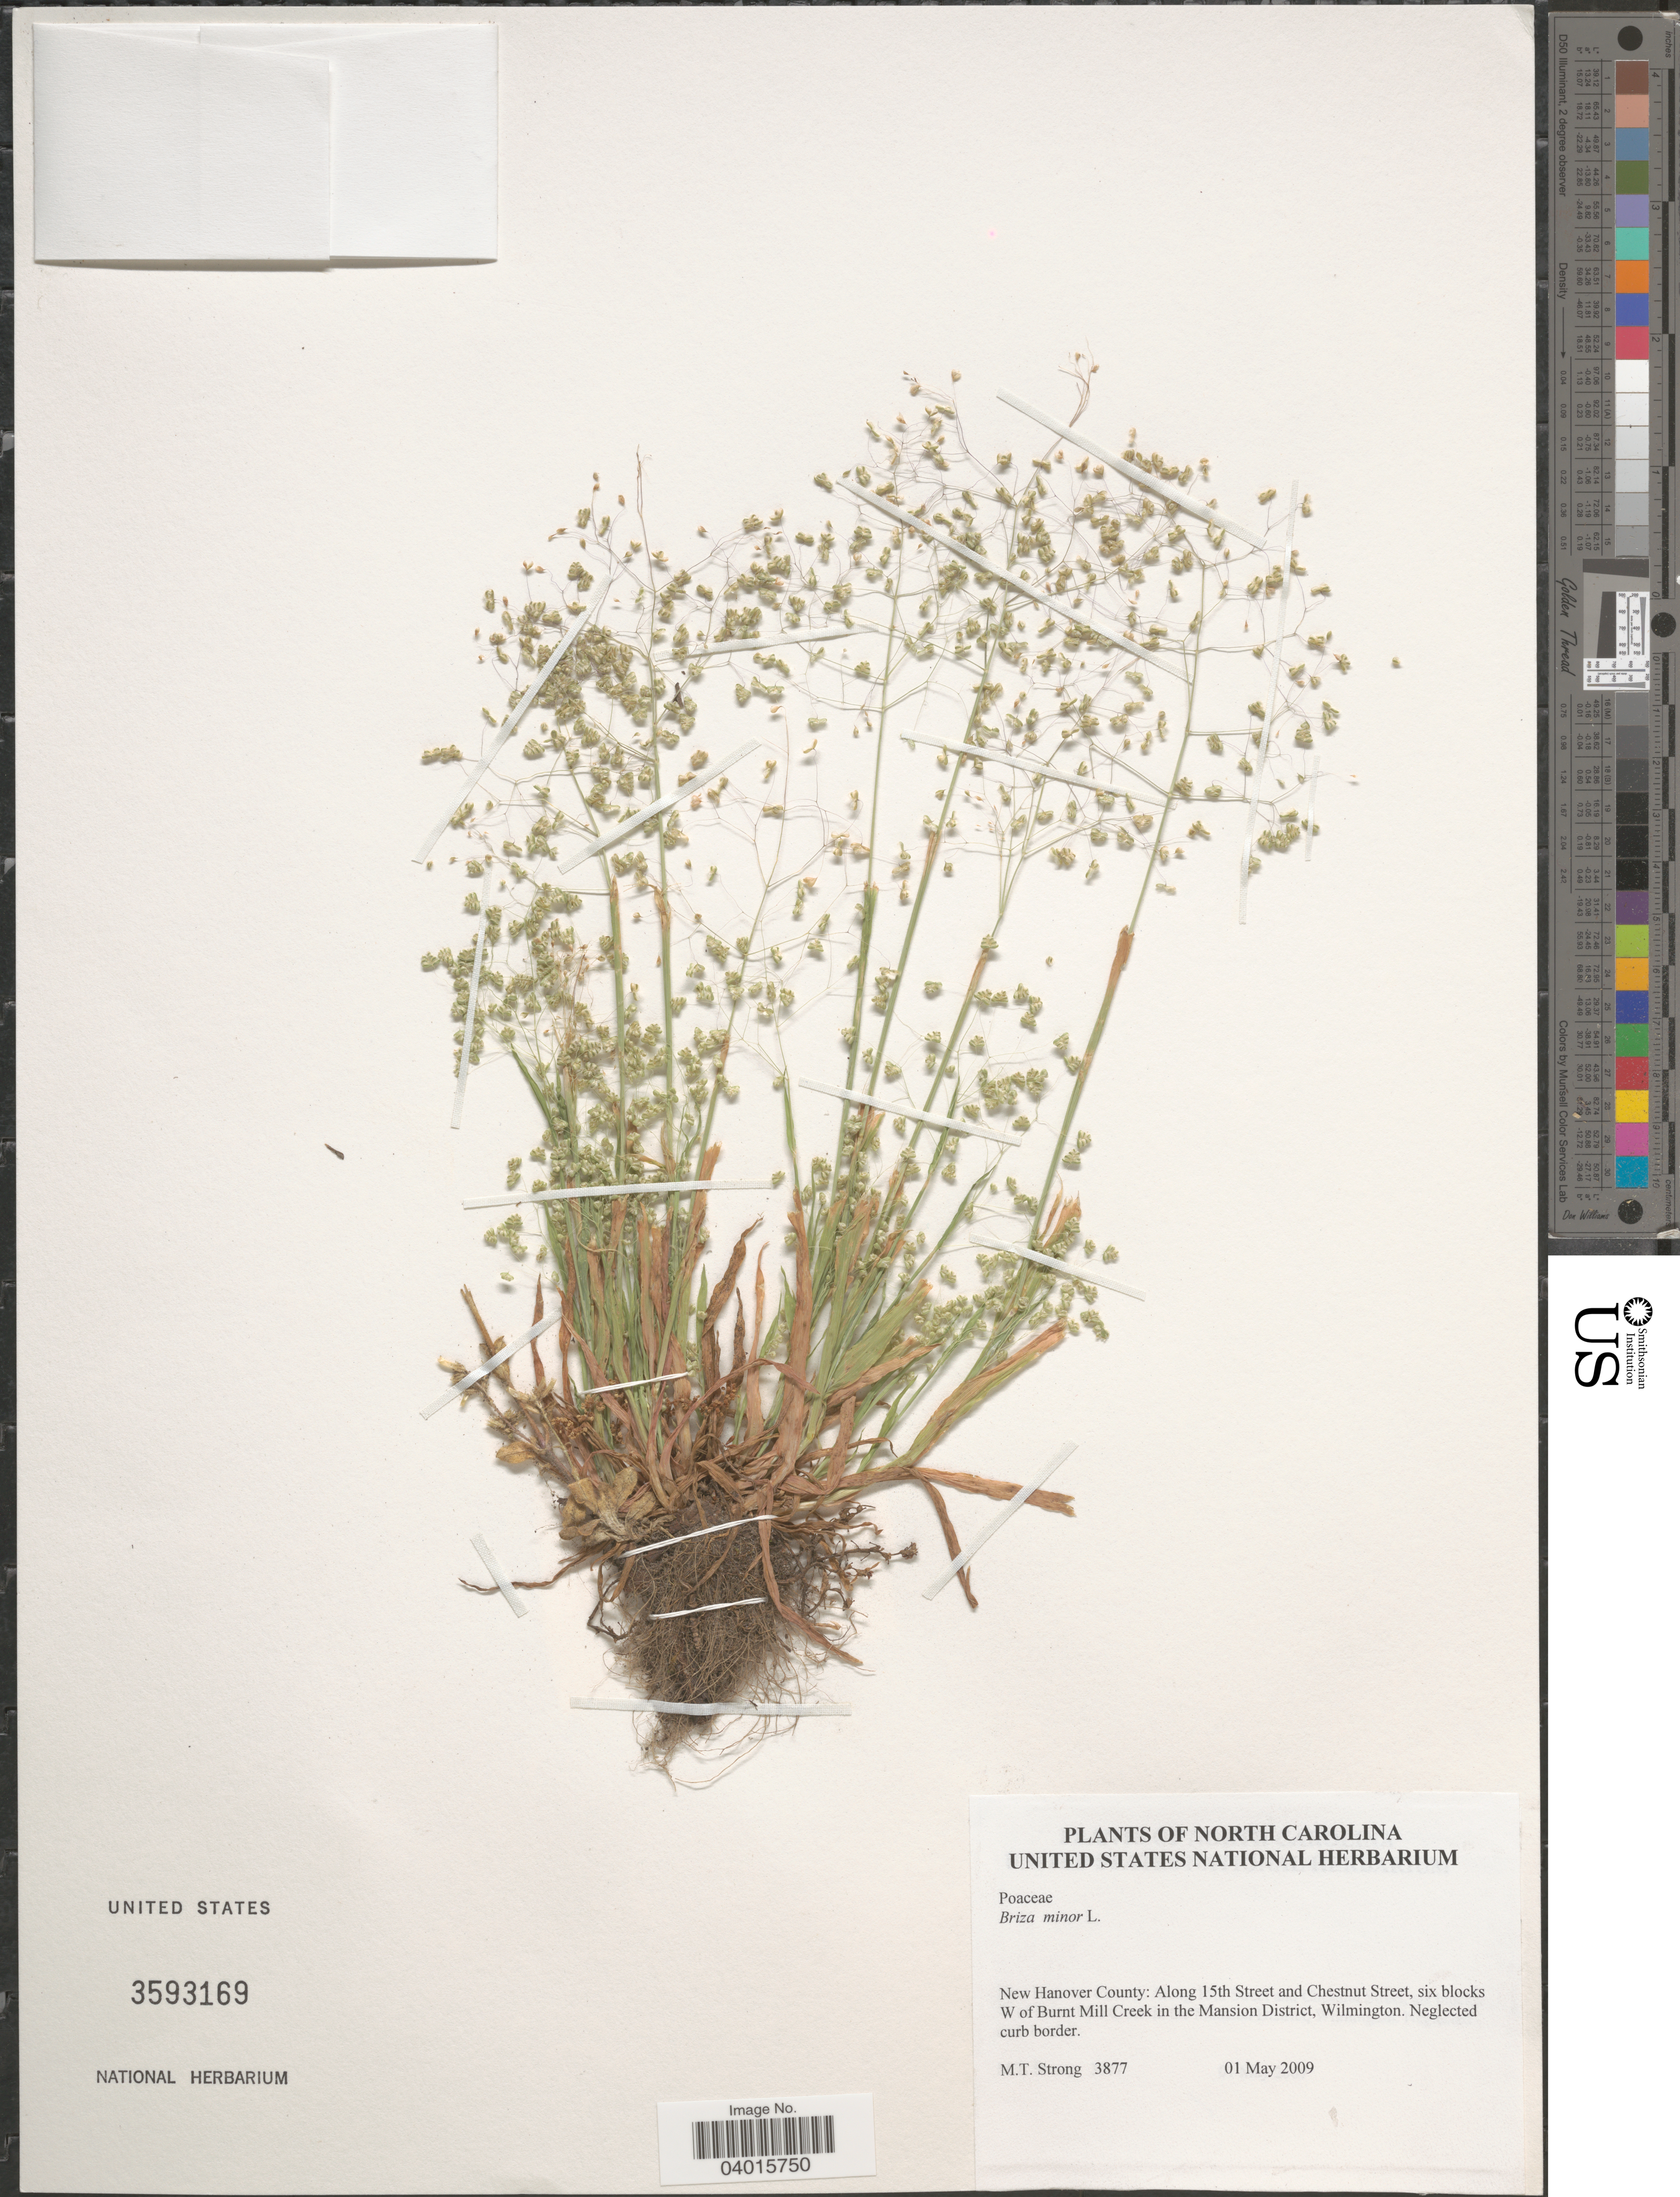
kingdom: Plantae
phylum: Tracheophyta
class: Liliopsida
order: Poales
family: Poaceae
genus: Briza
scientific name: Briza minor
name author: L.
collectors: M. T. Strong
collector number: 3877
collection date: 2009-05-01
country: United States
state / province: North Carolina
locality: New Hanover County: Along 15th Street and Chestnut Street, six blocks W of Burnt Mill Creek in the Mansion District, Wilmington.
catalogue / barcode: US 3593169